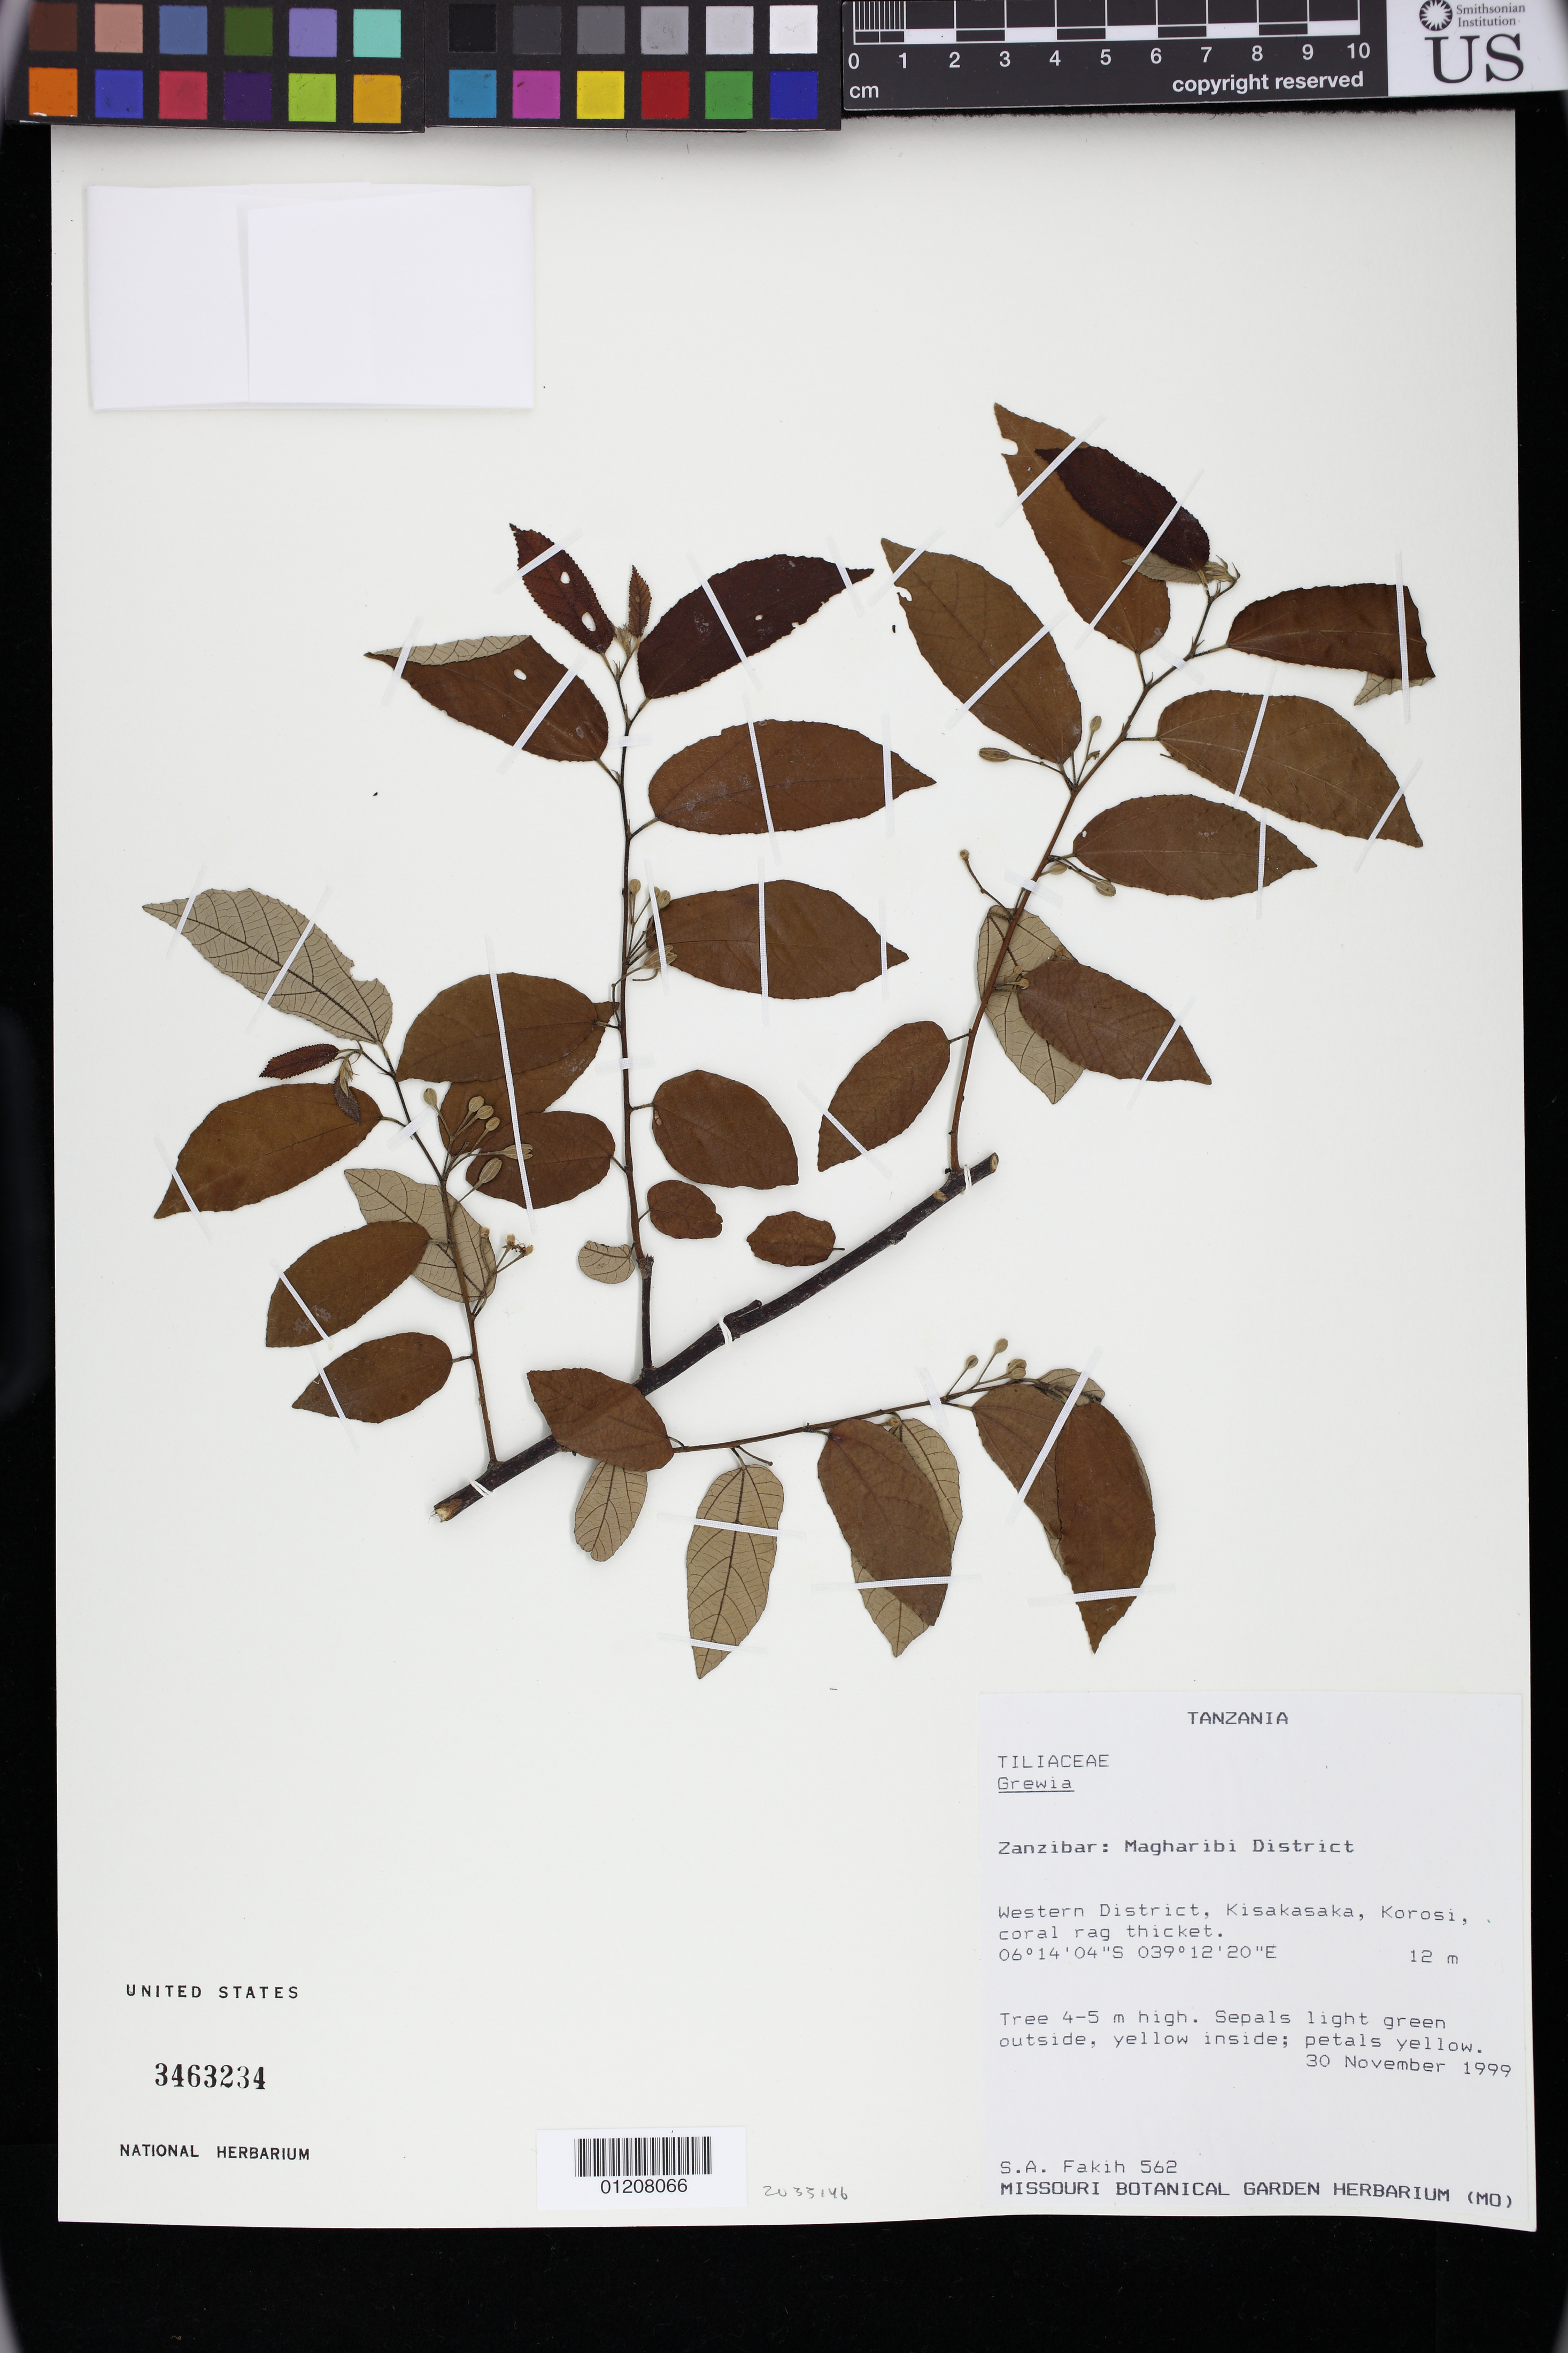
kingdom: Plantae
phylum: Tracheophyta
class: Magnoliopsida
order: Malvales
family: Malvaceae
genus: Grewia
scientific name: Grewia sp.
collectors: S. Fakih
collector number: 562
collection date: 1999-11-30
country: Tanzania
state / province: Zanzibar Urban/West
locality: Western District, Kisakasaka,Korosi, coral rag thicket.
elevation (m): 12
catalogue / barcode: US 3463234